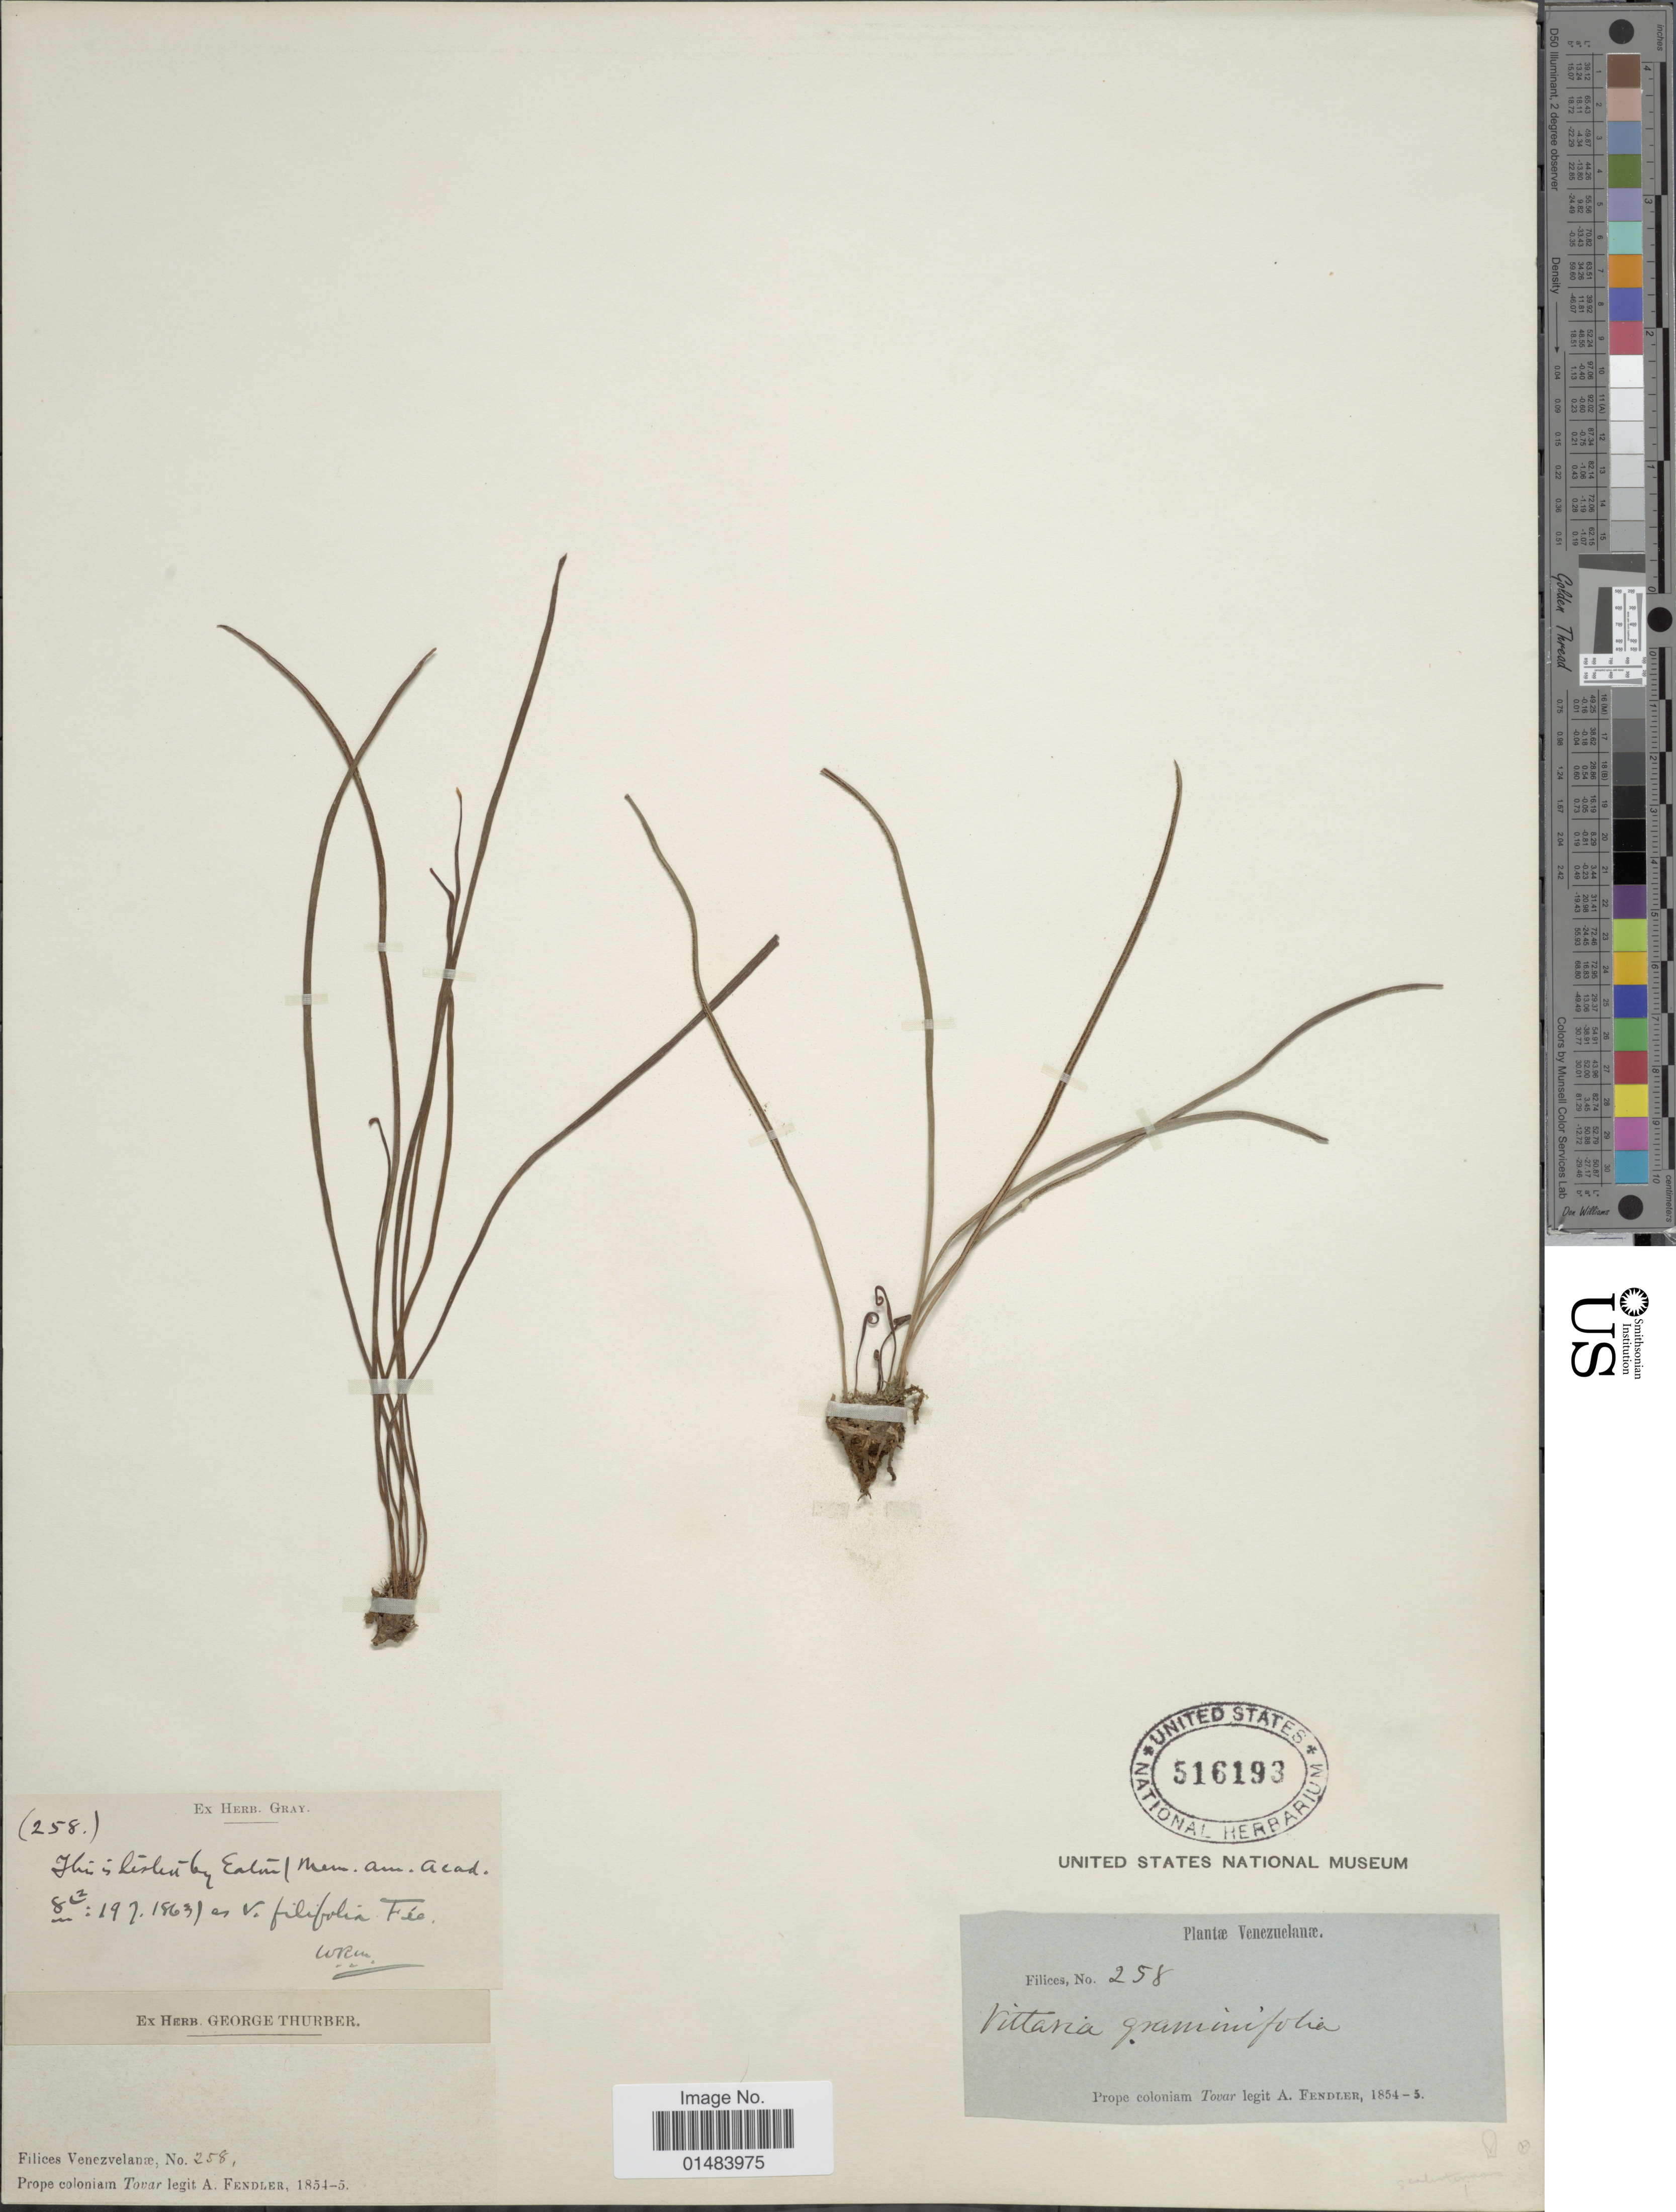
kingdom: Plantae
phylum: Tracheophyta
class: Polypodiopsida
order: Polypodiales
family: Pteridaceae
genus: Vittaria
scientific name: Vittaria graminifolia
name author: Kaulf.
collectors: A. Fendler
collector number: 258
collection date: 1854/1855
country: Venezuela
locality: Venezuela, Prope coloniam Tovar.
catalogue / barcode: US 516193-2